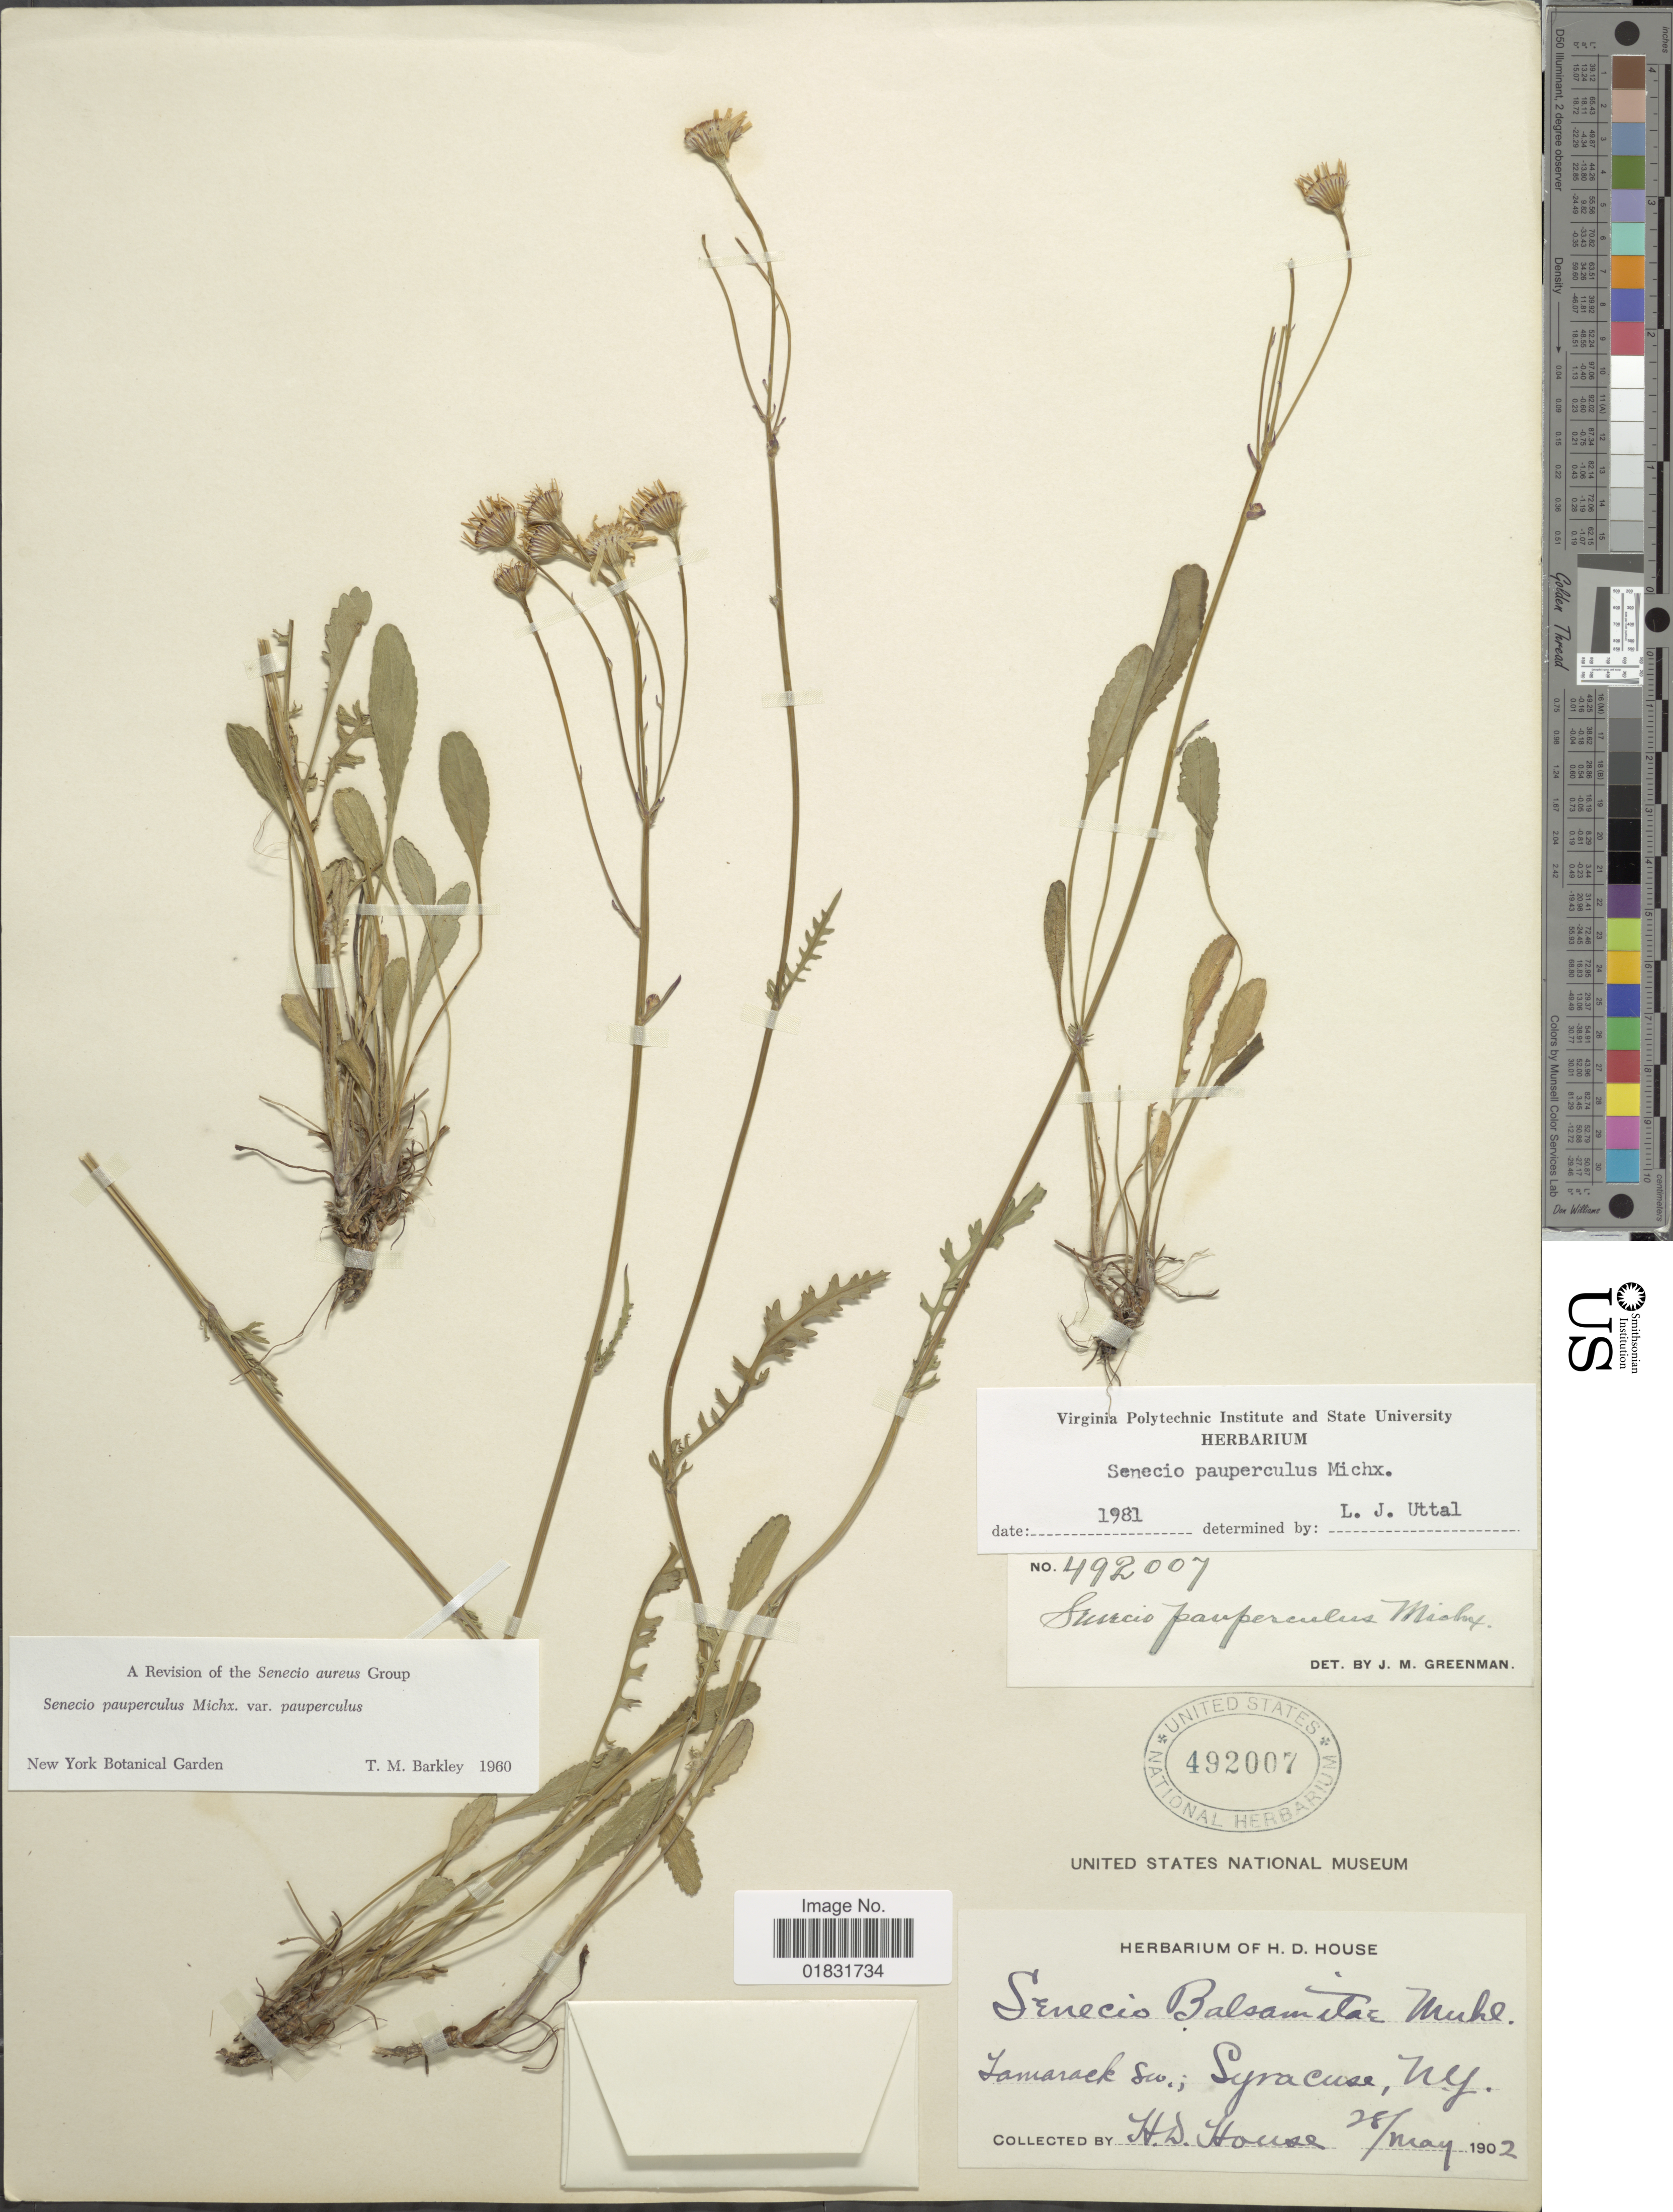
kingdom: Plantae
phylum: Tracheophyta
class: Magnoliopsida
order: Asterales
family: Asteraceae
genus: Packera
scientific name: Packera paupercula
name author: (Michx.) Á. Löve & D. Löve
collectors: H. D. House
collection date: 1902-05-28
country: United States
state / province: New York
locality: Jamarack SW; Syracuse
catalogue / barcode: US 492007